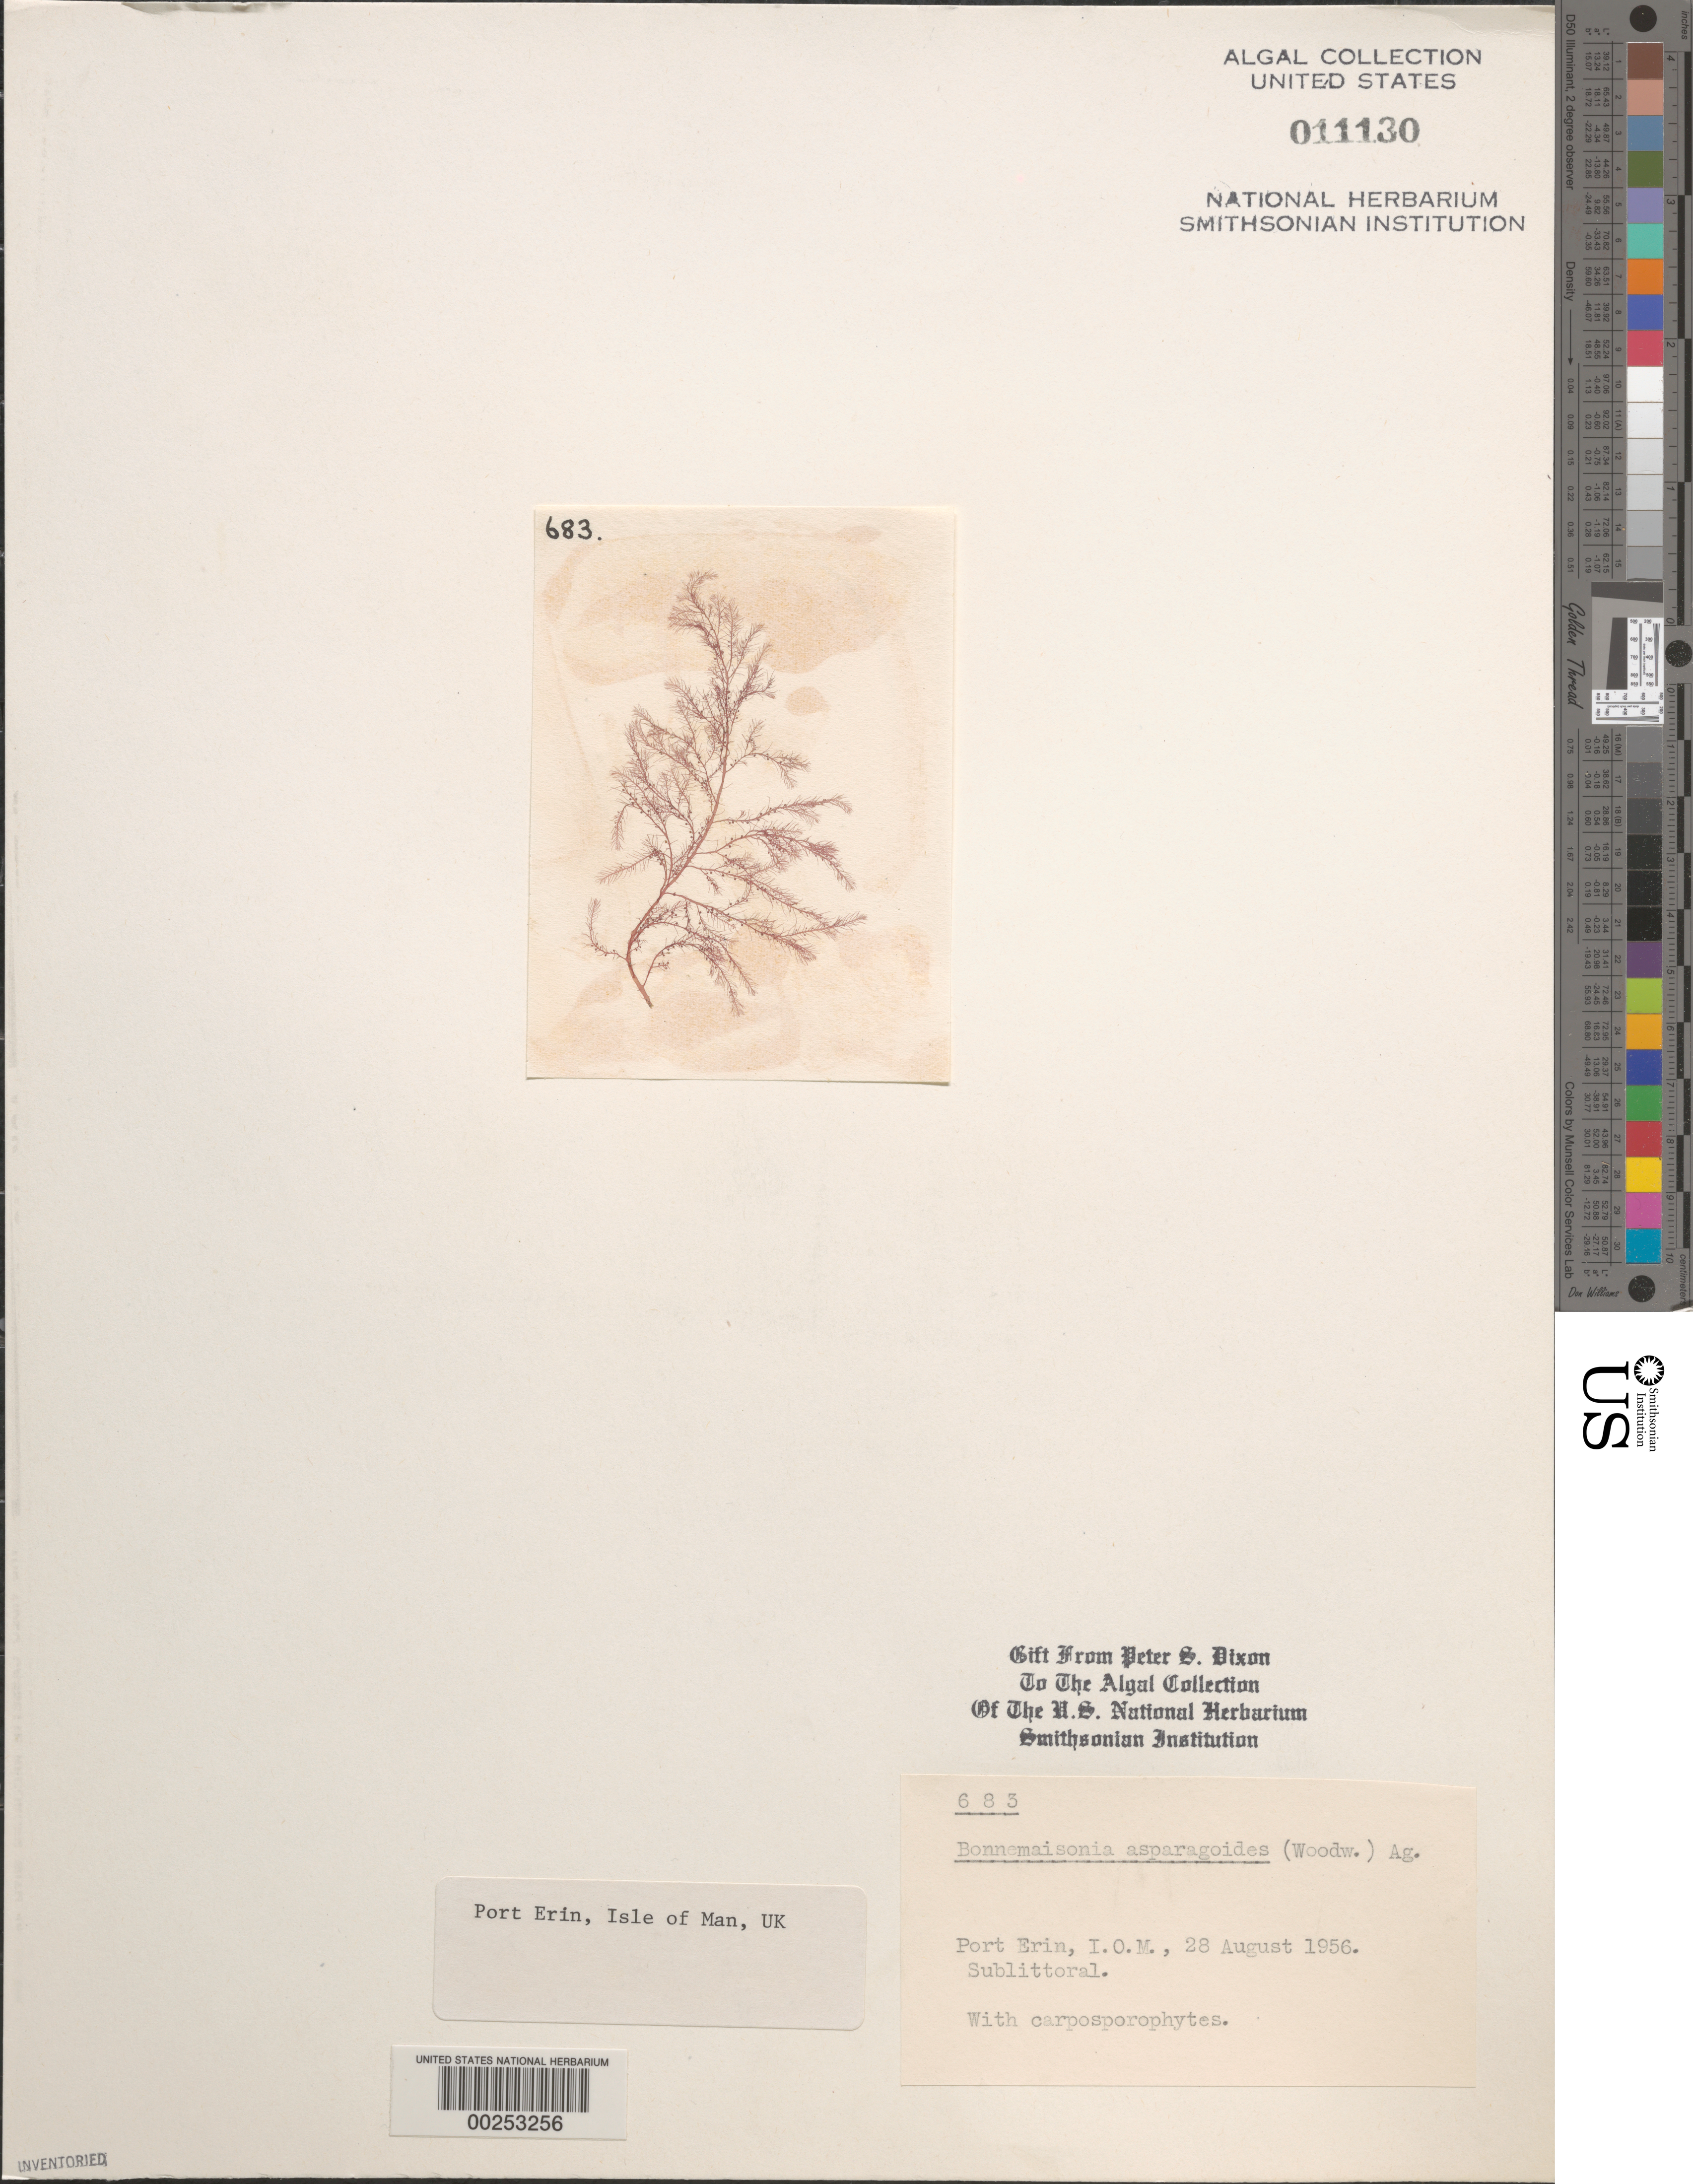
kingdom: Plantae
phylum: Rhodophyta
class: Florideophyceae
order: Bonnemaisoniales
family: Bonnemaisoniaceae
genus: Bonnemaisonia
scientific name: Bonnemaisonia asparagoides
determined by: Dixon, P. S.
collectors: P. S. Dixon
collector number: PSD 683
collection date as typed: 28 Aug 1956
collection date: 1956-08-28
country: United Kingdom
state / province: England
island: Isle of Man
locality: Port Erin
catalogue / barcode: US 11130